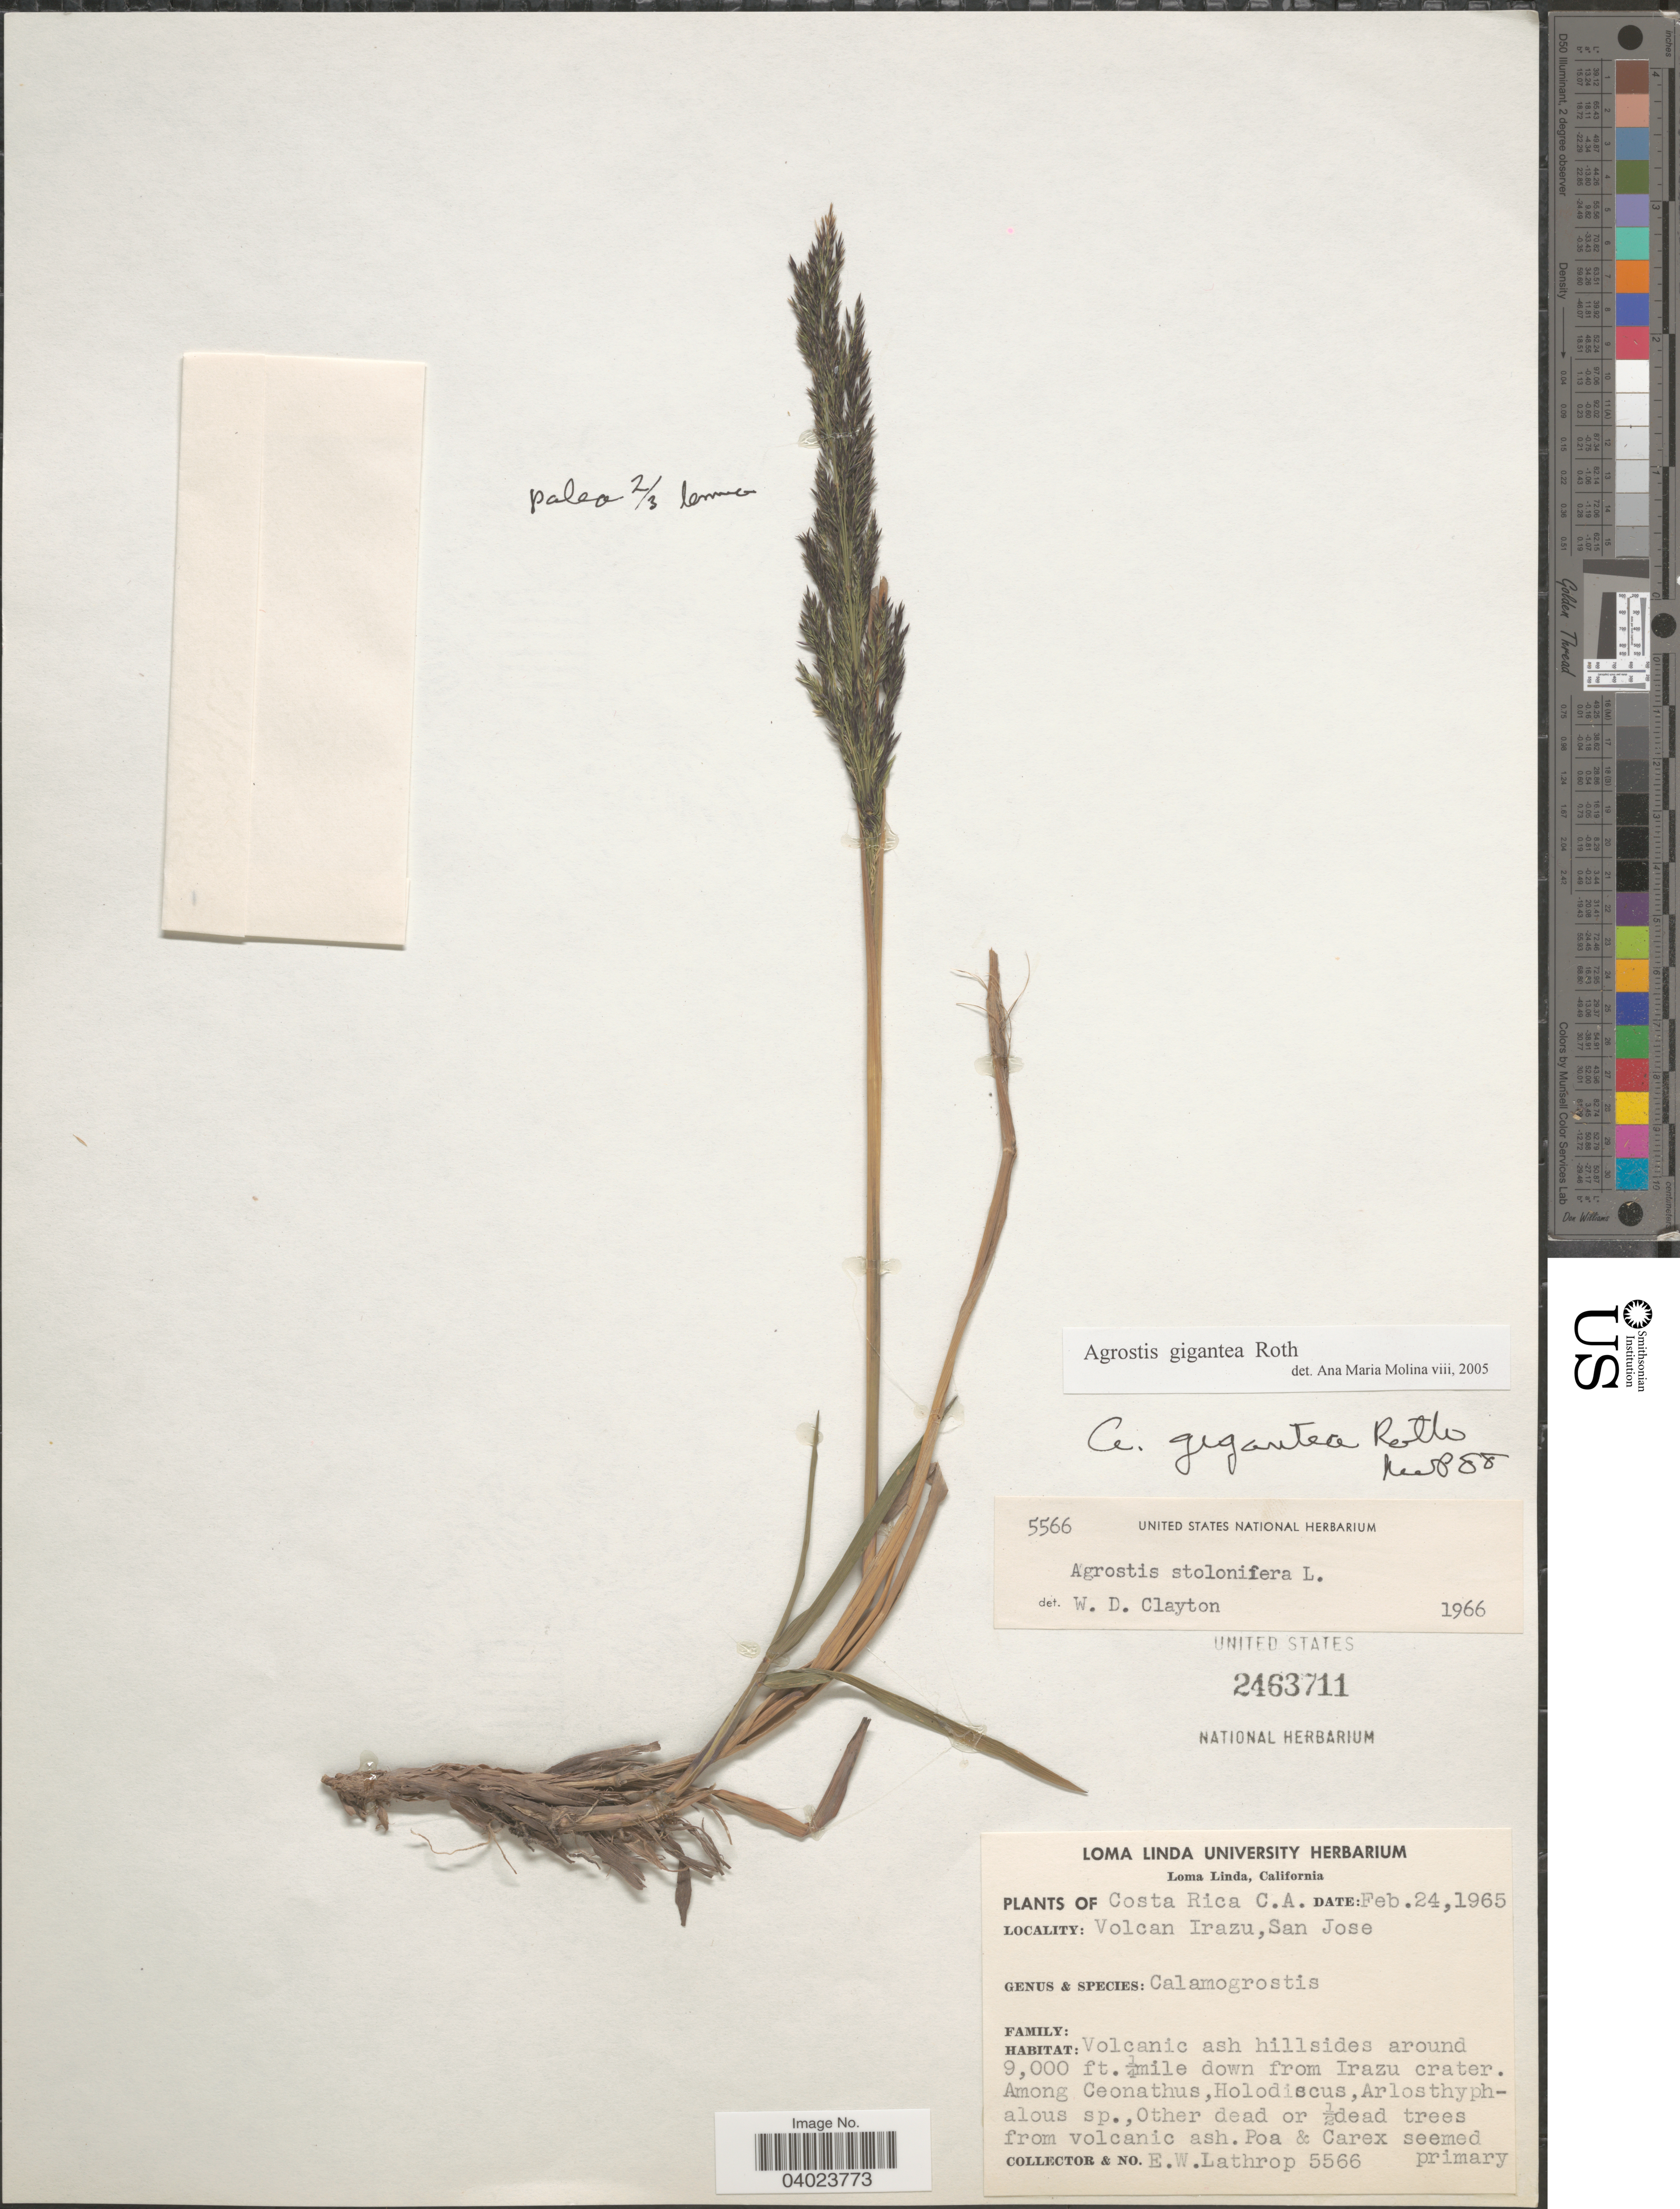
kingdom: Plantae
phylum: Tracheophyta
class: Liliopsida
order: Poales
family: Poaceae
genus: Agrostis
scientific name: Agrostis gigantea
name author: Roth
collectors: E. W. Lathrop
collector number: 5566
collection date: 1965-02-24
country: Costa Rica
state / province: San José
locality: Volcan Irazu. Volcanic ash hillsides around ¼ mile down from Irazu crater.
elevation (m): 2743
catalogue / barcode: US 2463711